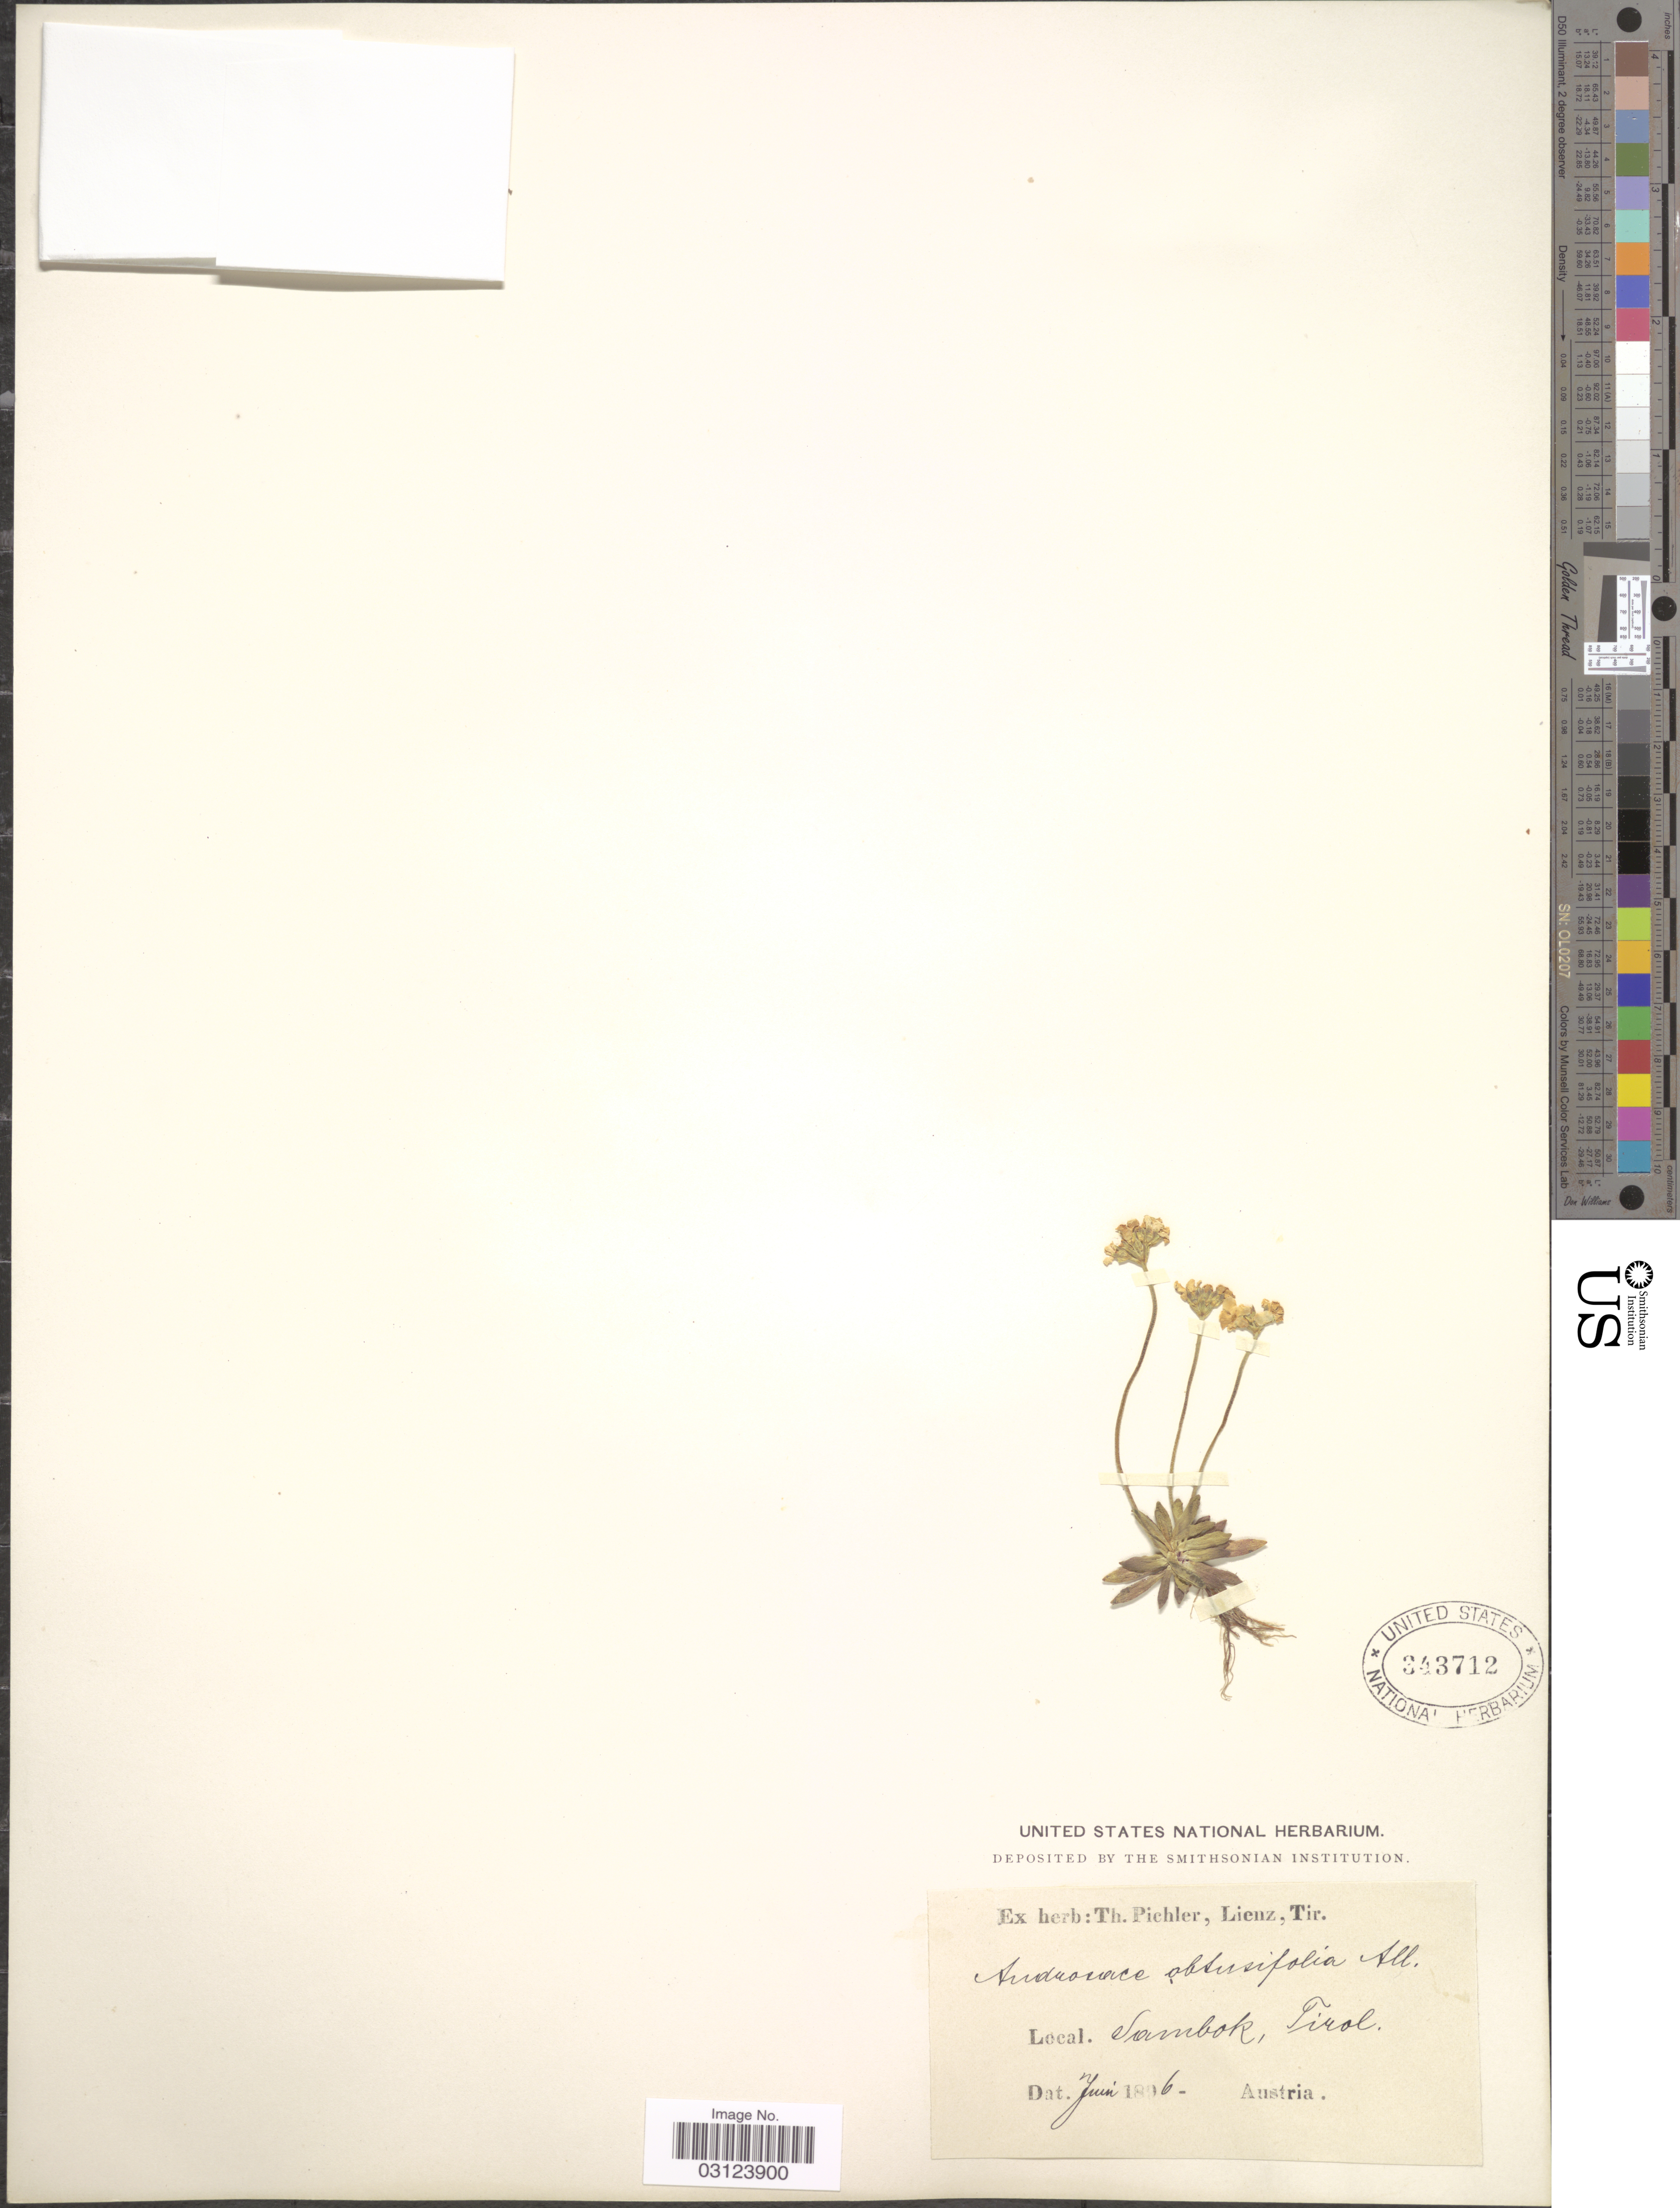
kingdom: Plantae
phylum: Tracheophyta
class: Magnoliopsida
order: Ericales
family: Primulaceae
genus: Androsace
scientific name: Androsace obtusifolia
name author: All.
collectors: T. Pichler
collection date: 1896-06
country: Austria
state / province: Tirol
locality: Sambok.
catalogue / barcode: US 343712